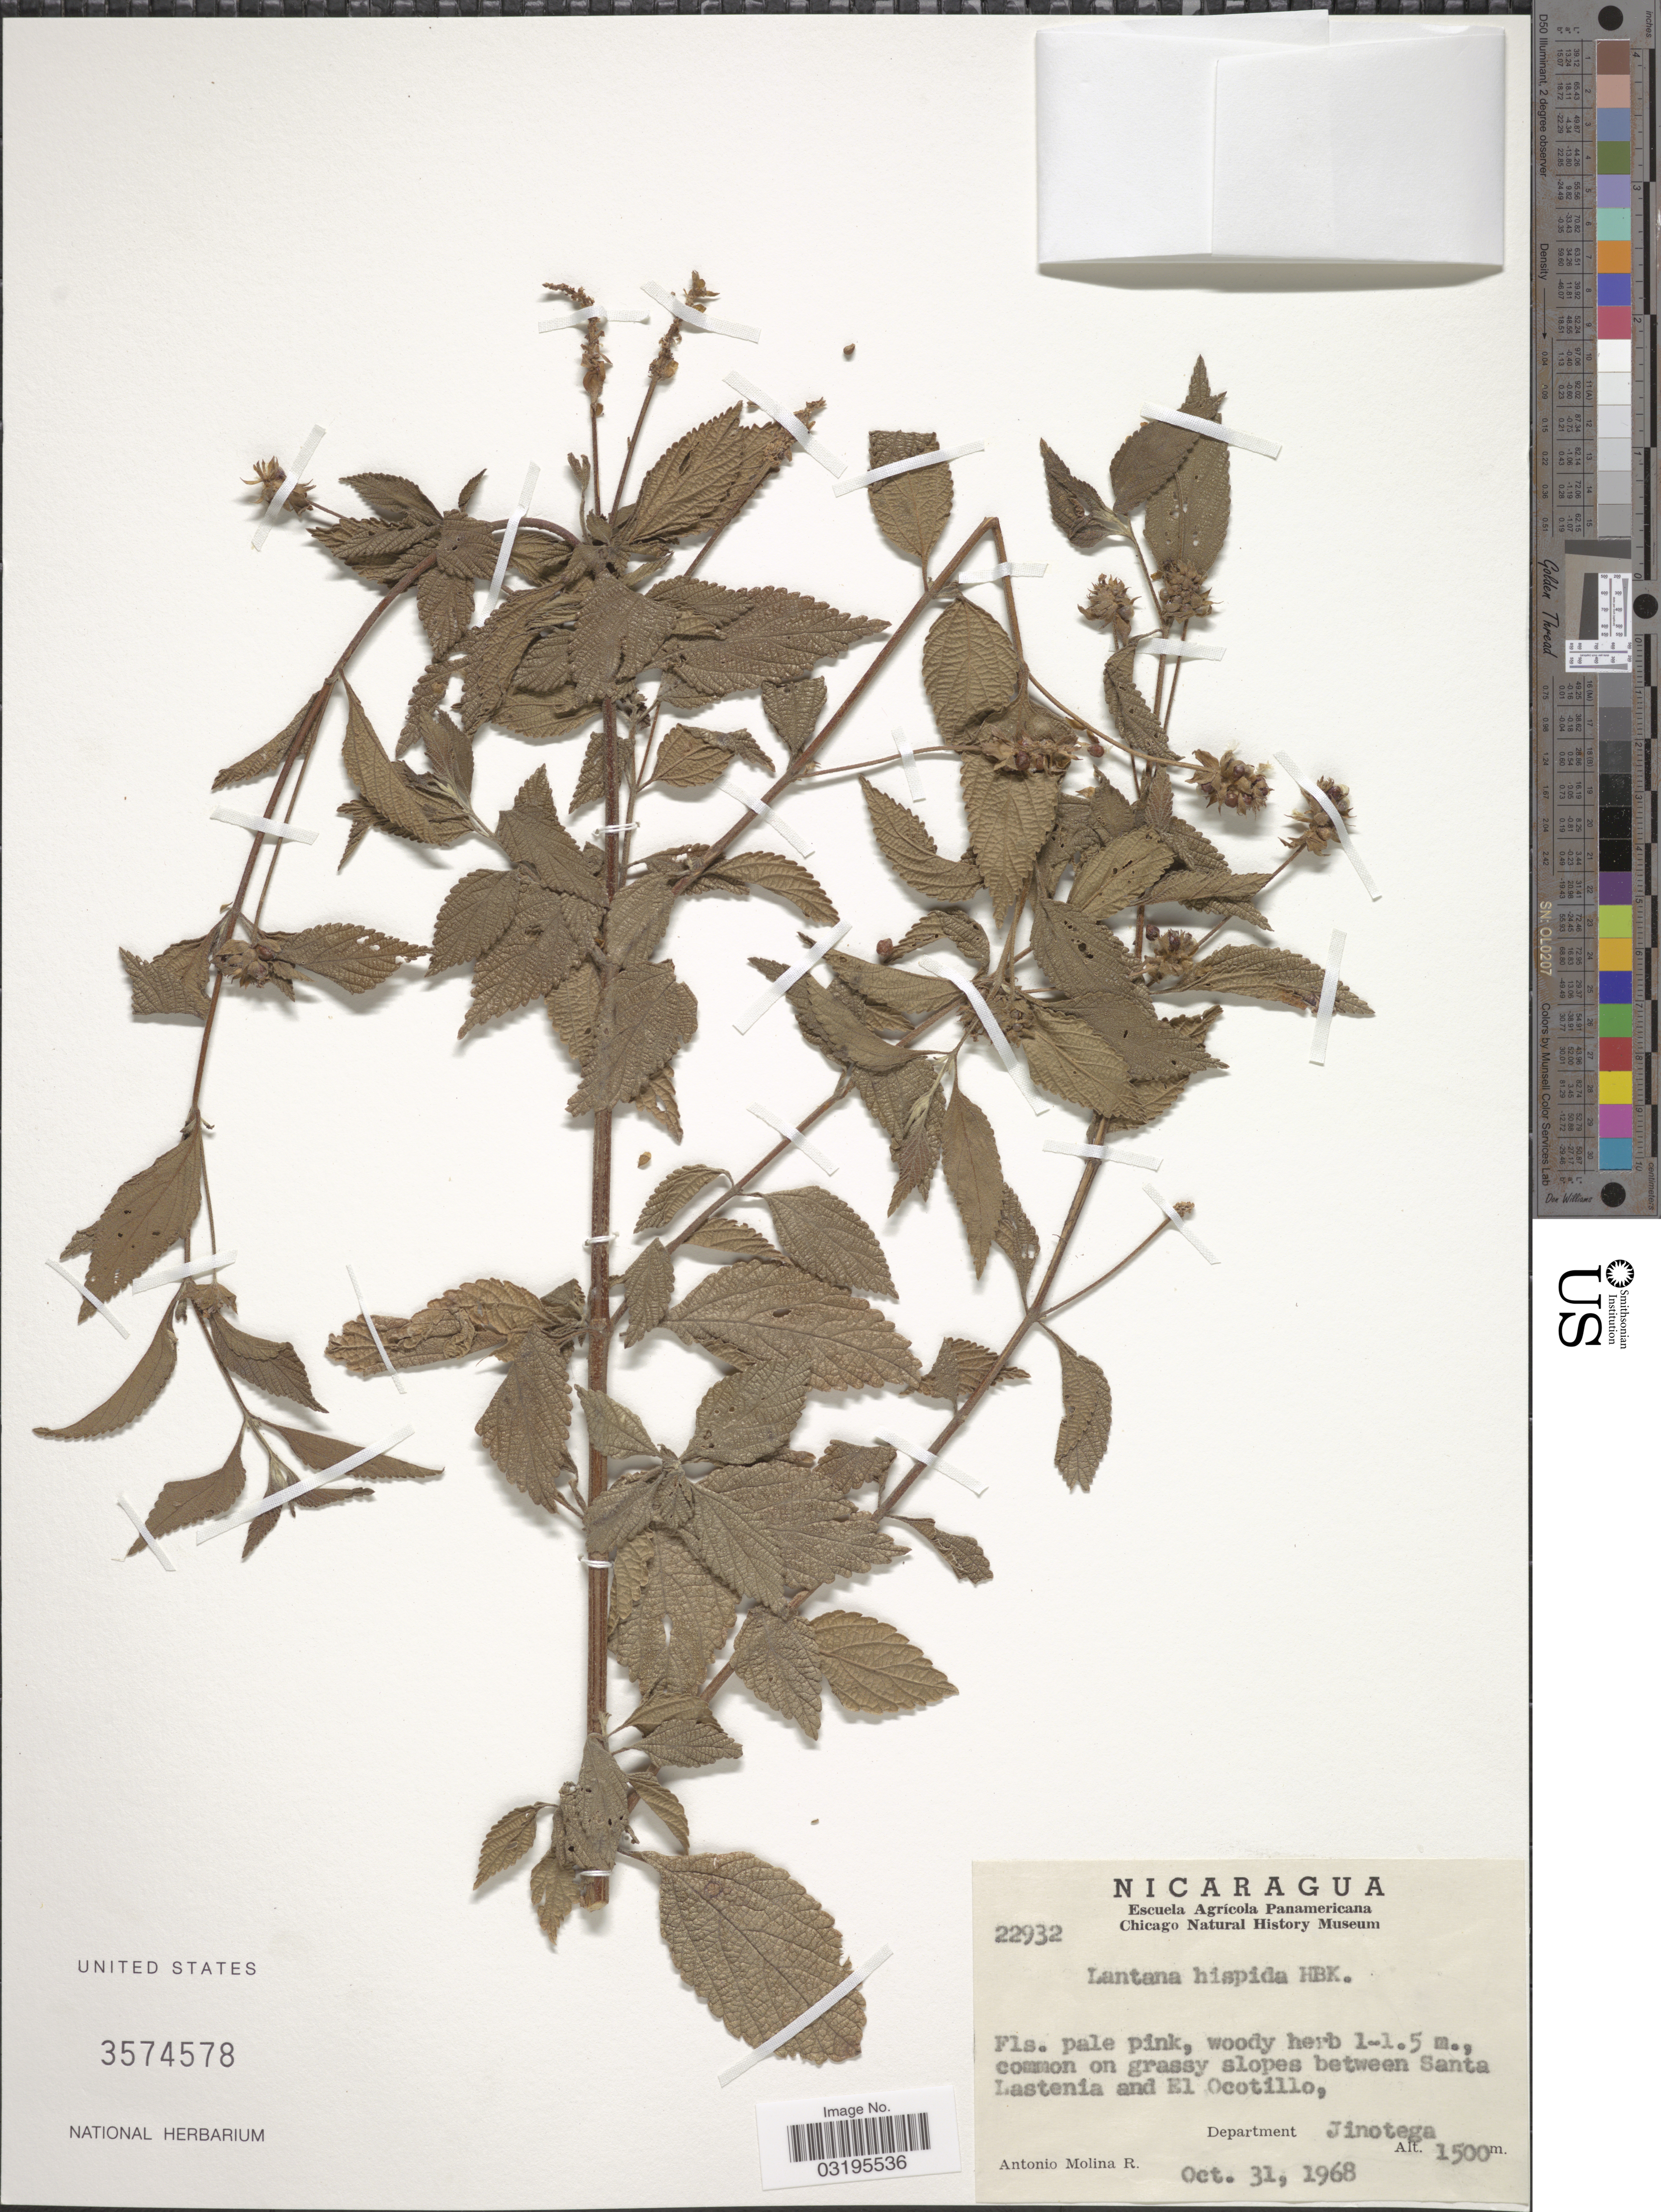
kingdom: Plantae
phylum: Tracheophyta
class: Magnoliopsida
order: Lamiales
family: Verbenaceae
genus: Lantana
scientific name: Lantana hispida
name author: Kunth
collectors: A. Molina R.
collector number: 22932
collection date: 1968-10-31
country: Nicaragua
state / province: Jinotega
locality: Common on grassy slopes between Santa Lastenia and El Ocotillo, Department Jinotega.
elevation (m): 1500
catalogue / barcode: US 3574578